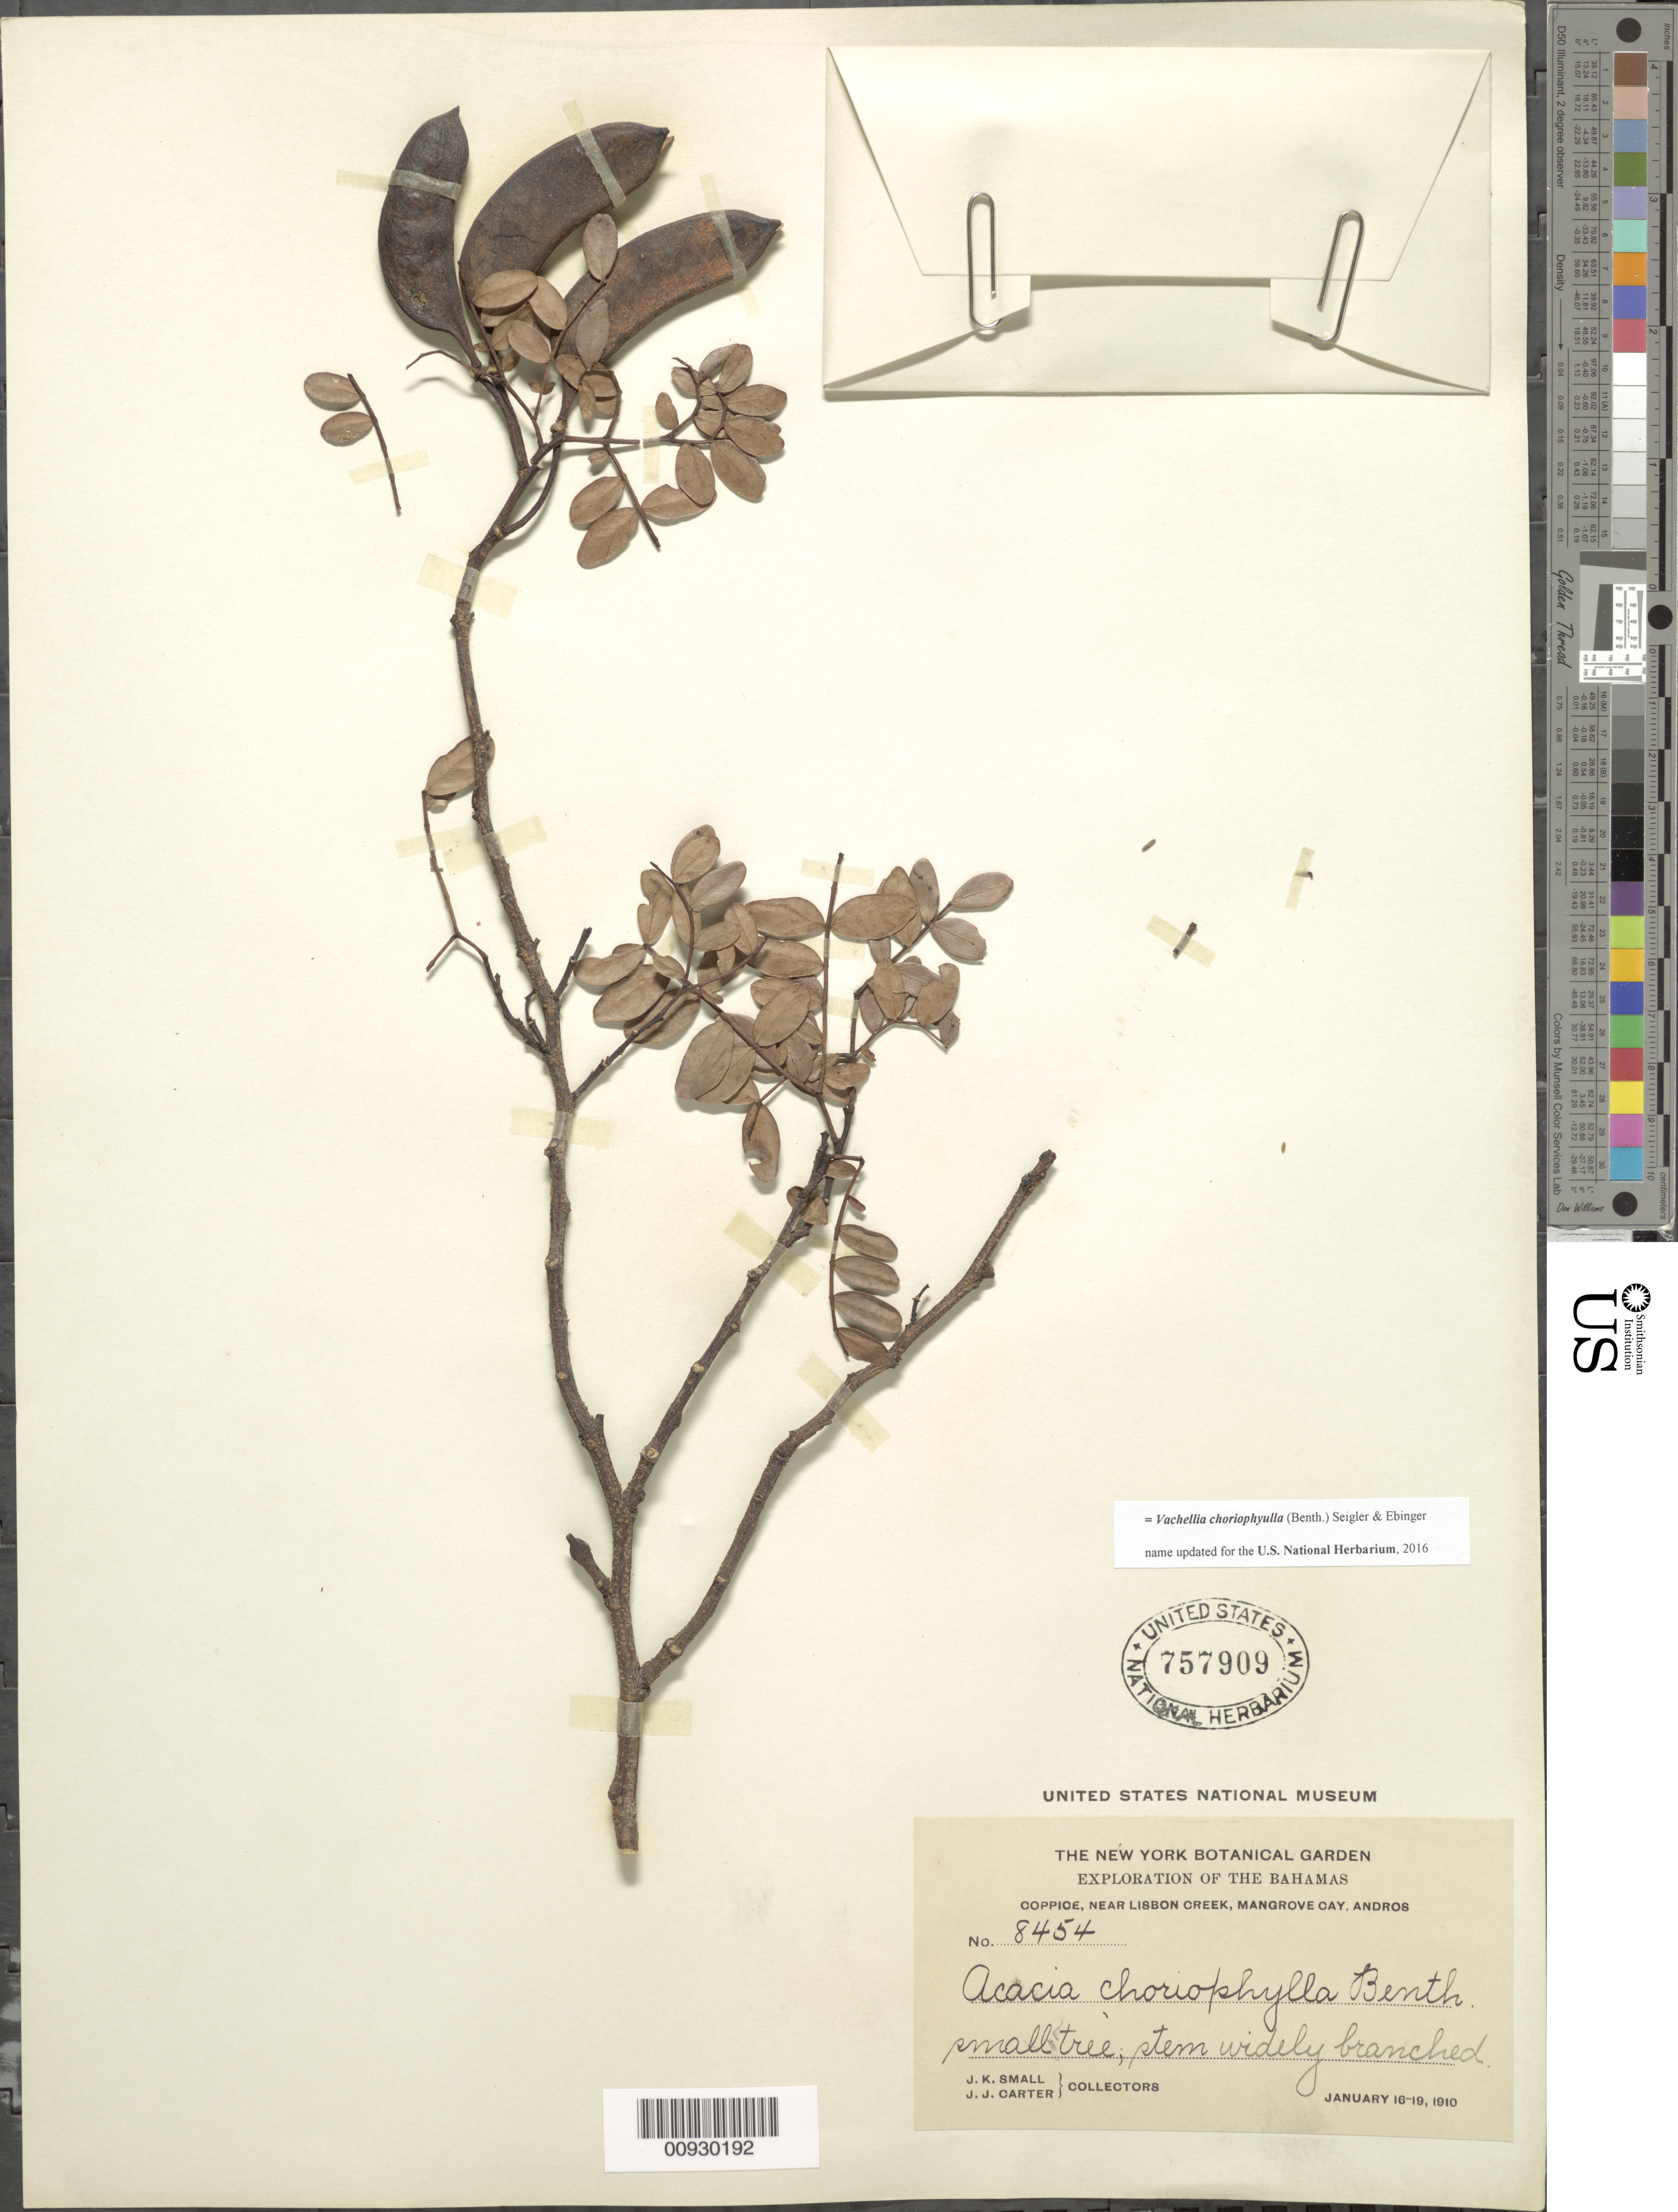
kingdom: Plantae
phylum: Tracheophyta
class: Magnoliopsida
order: Fabales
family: Fabaceae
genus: Vachellia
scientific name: Vachellia choriophylla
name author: (Benth.) Seigler & Ebinger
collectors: J. K. Small & J. J. Carter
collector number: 8454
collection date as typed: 16 Jan 1910 to 19 Jan 1910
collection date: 1910-01-16/1910-01-19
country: Bahamas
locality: Coppice, Near Lisbon Lake, Mangrove Cay, Andros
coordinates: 0 N, 0 E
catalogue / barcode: US 757909